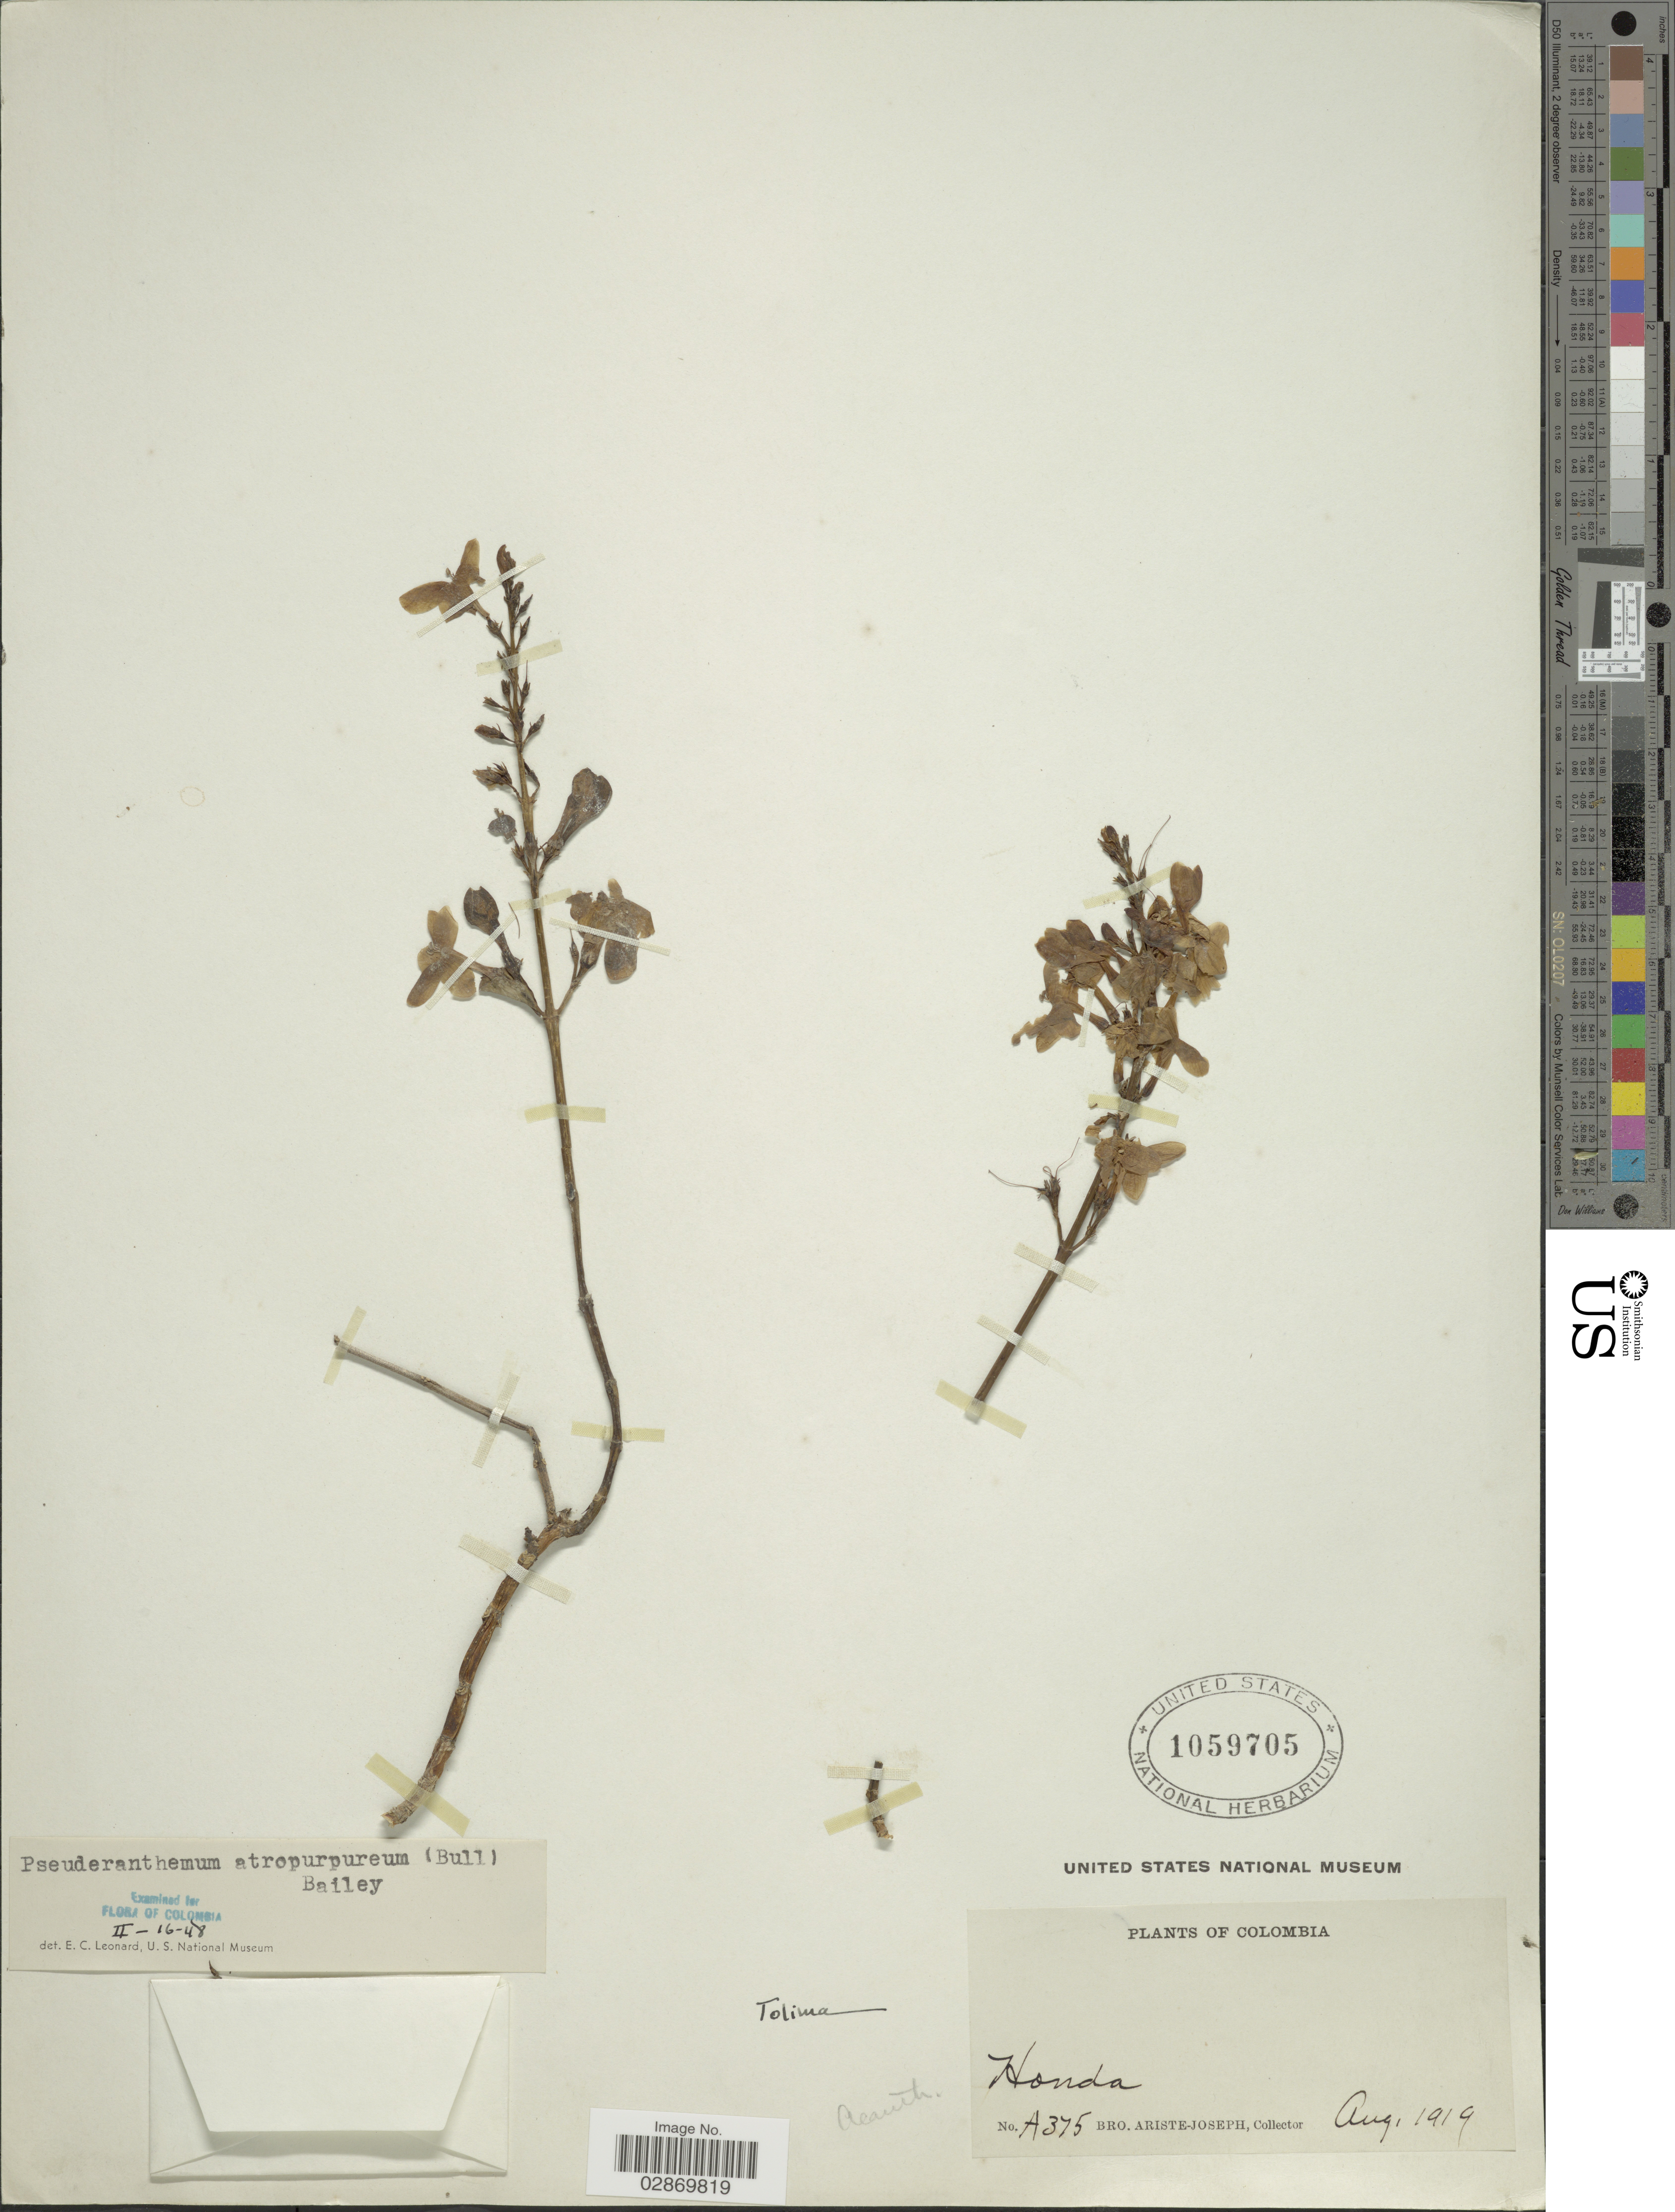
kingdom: Plantae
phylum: Tracheophyta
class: Magnoliopsida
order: Lamiales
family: Acanthaceae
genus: Pseuderanthemum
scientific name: Pseuderanthemum atropurpureum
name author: (W. Bull) L.H. Bailey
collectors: Bro. Ariste-Joseph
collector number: A375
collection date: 1919-08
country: Colombia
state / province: Tolima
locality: Honda.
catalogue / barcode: US 1059705